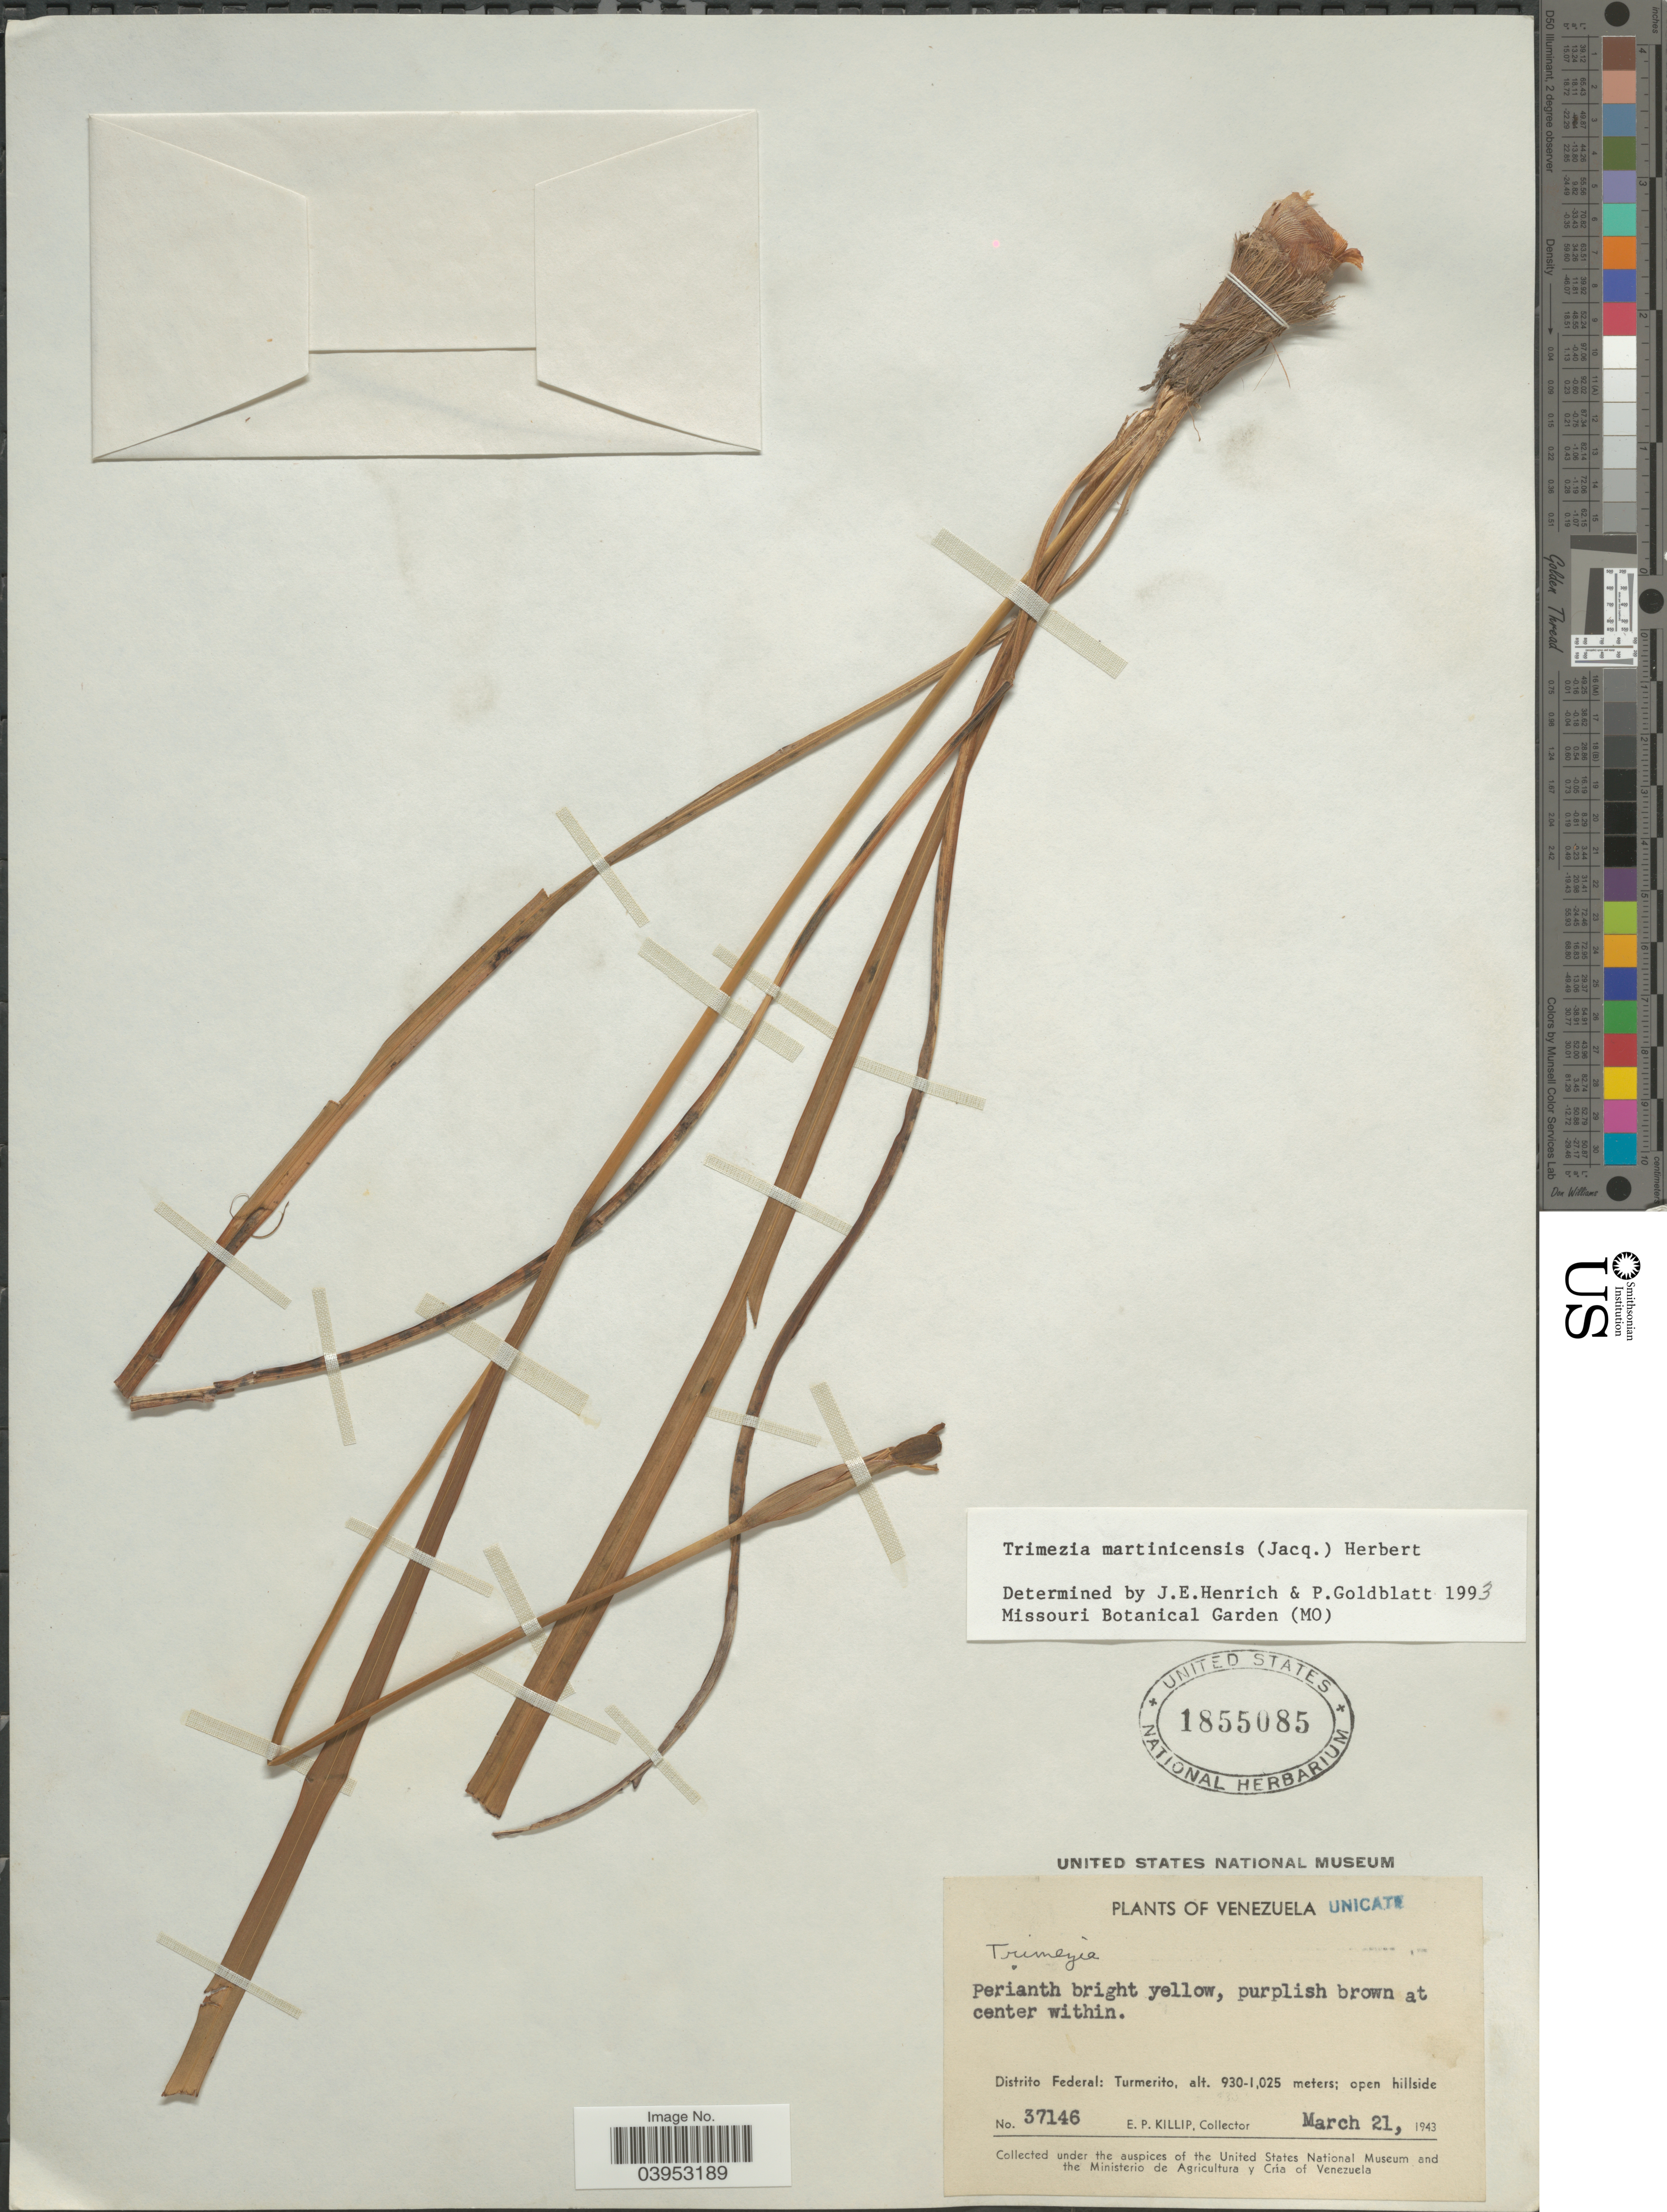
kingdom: Plantae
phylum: Tracheophyta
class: Liliopsida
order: Asparagales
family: Iridaceae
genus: Trimezia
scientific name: Trimezia martinicensis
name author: (Jacq.) Herb.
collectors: E. P. Killip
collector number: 37146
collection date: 1943-03-21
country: Venezuela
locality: Distrito Federal: Turmerito.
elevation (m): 930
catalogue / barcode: US 1855085